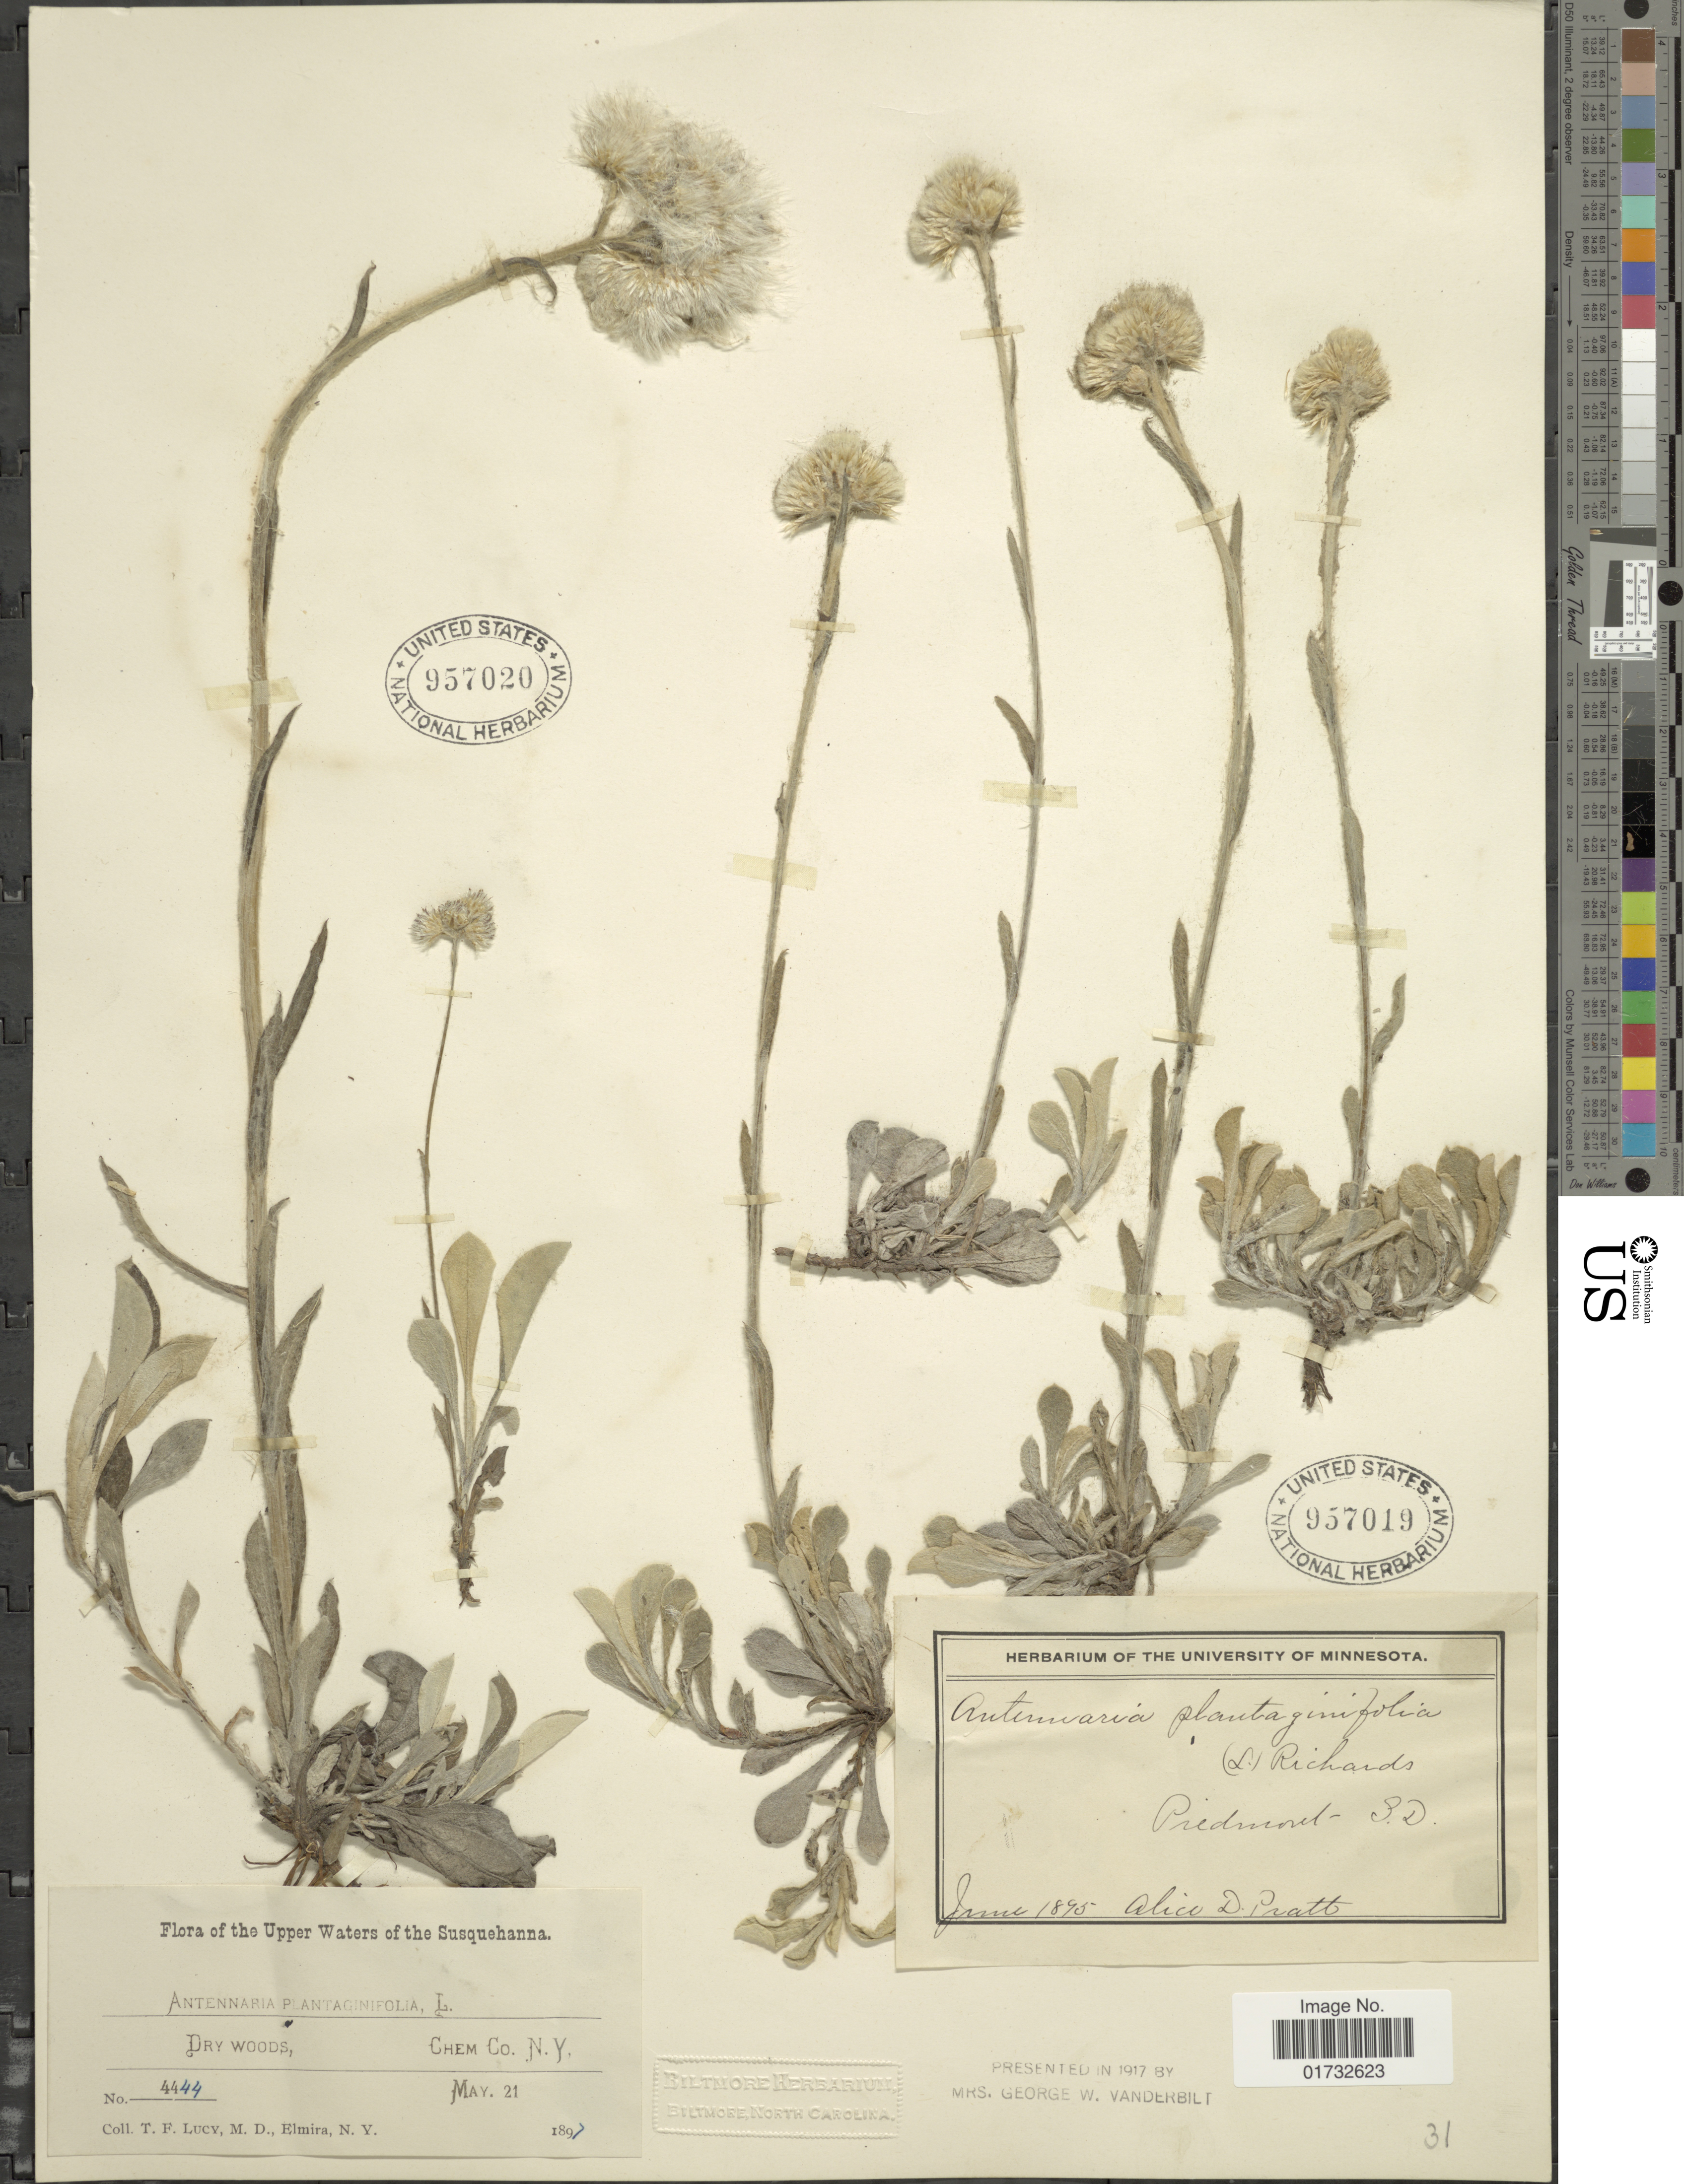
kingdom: Plantae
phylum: Tracheophyta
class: Magnoliopsida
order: Asterales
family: Asteraceae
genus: Antennaria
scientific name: Antennaria plantaginifolia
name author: (L.) Richardson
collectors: T. Lucy & M. Elmira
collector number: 4444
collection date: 1897-05-21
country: United States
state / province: New York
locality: Upper Waters of the Susquehanna. Chem Co.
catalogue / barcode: US 957020-2